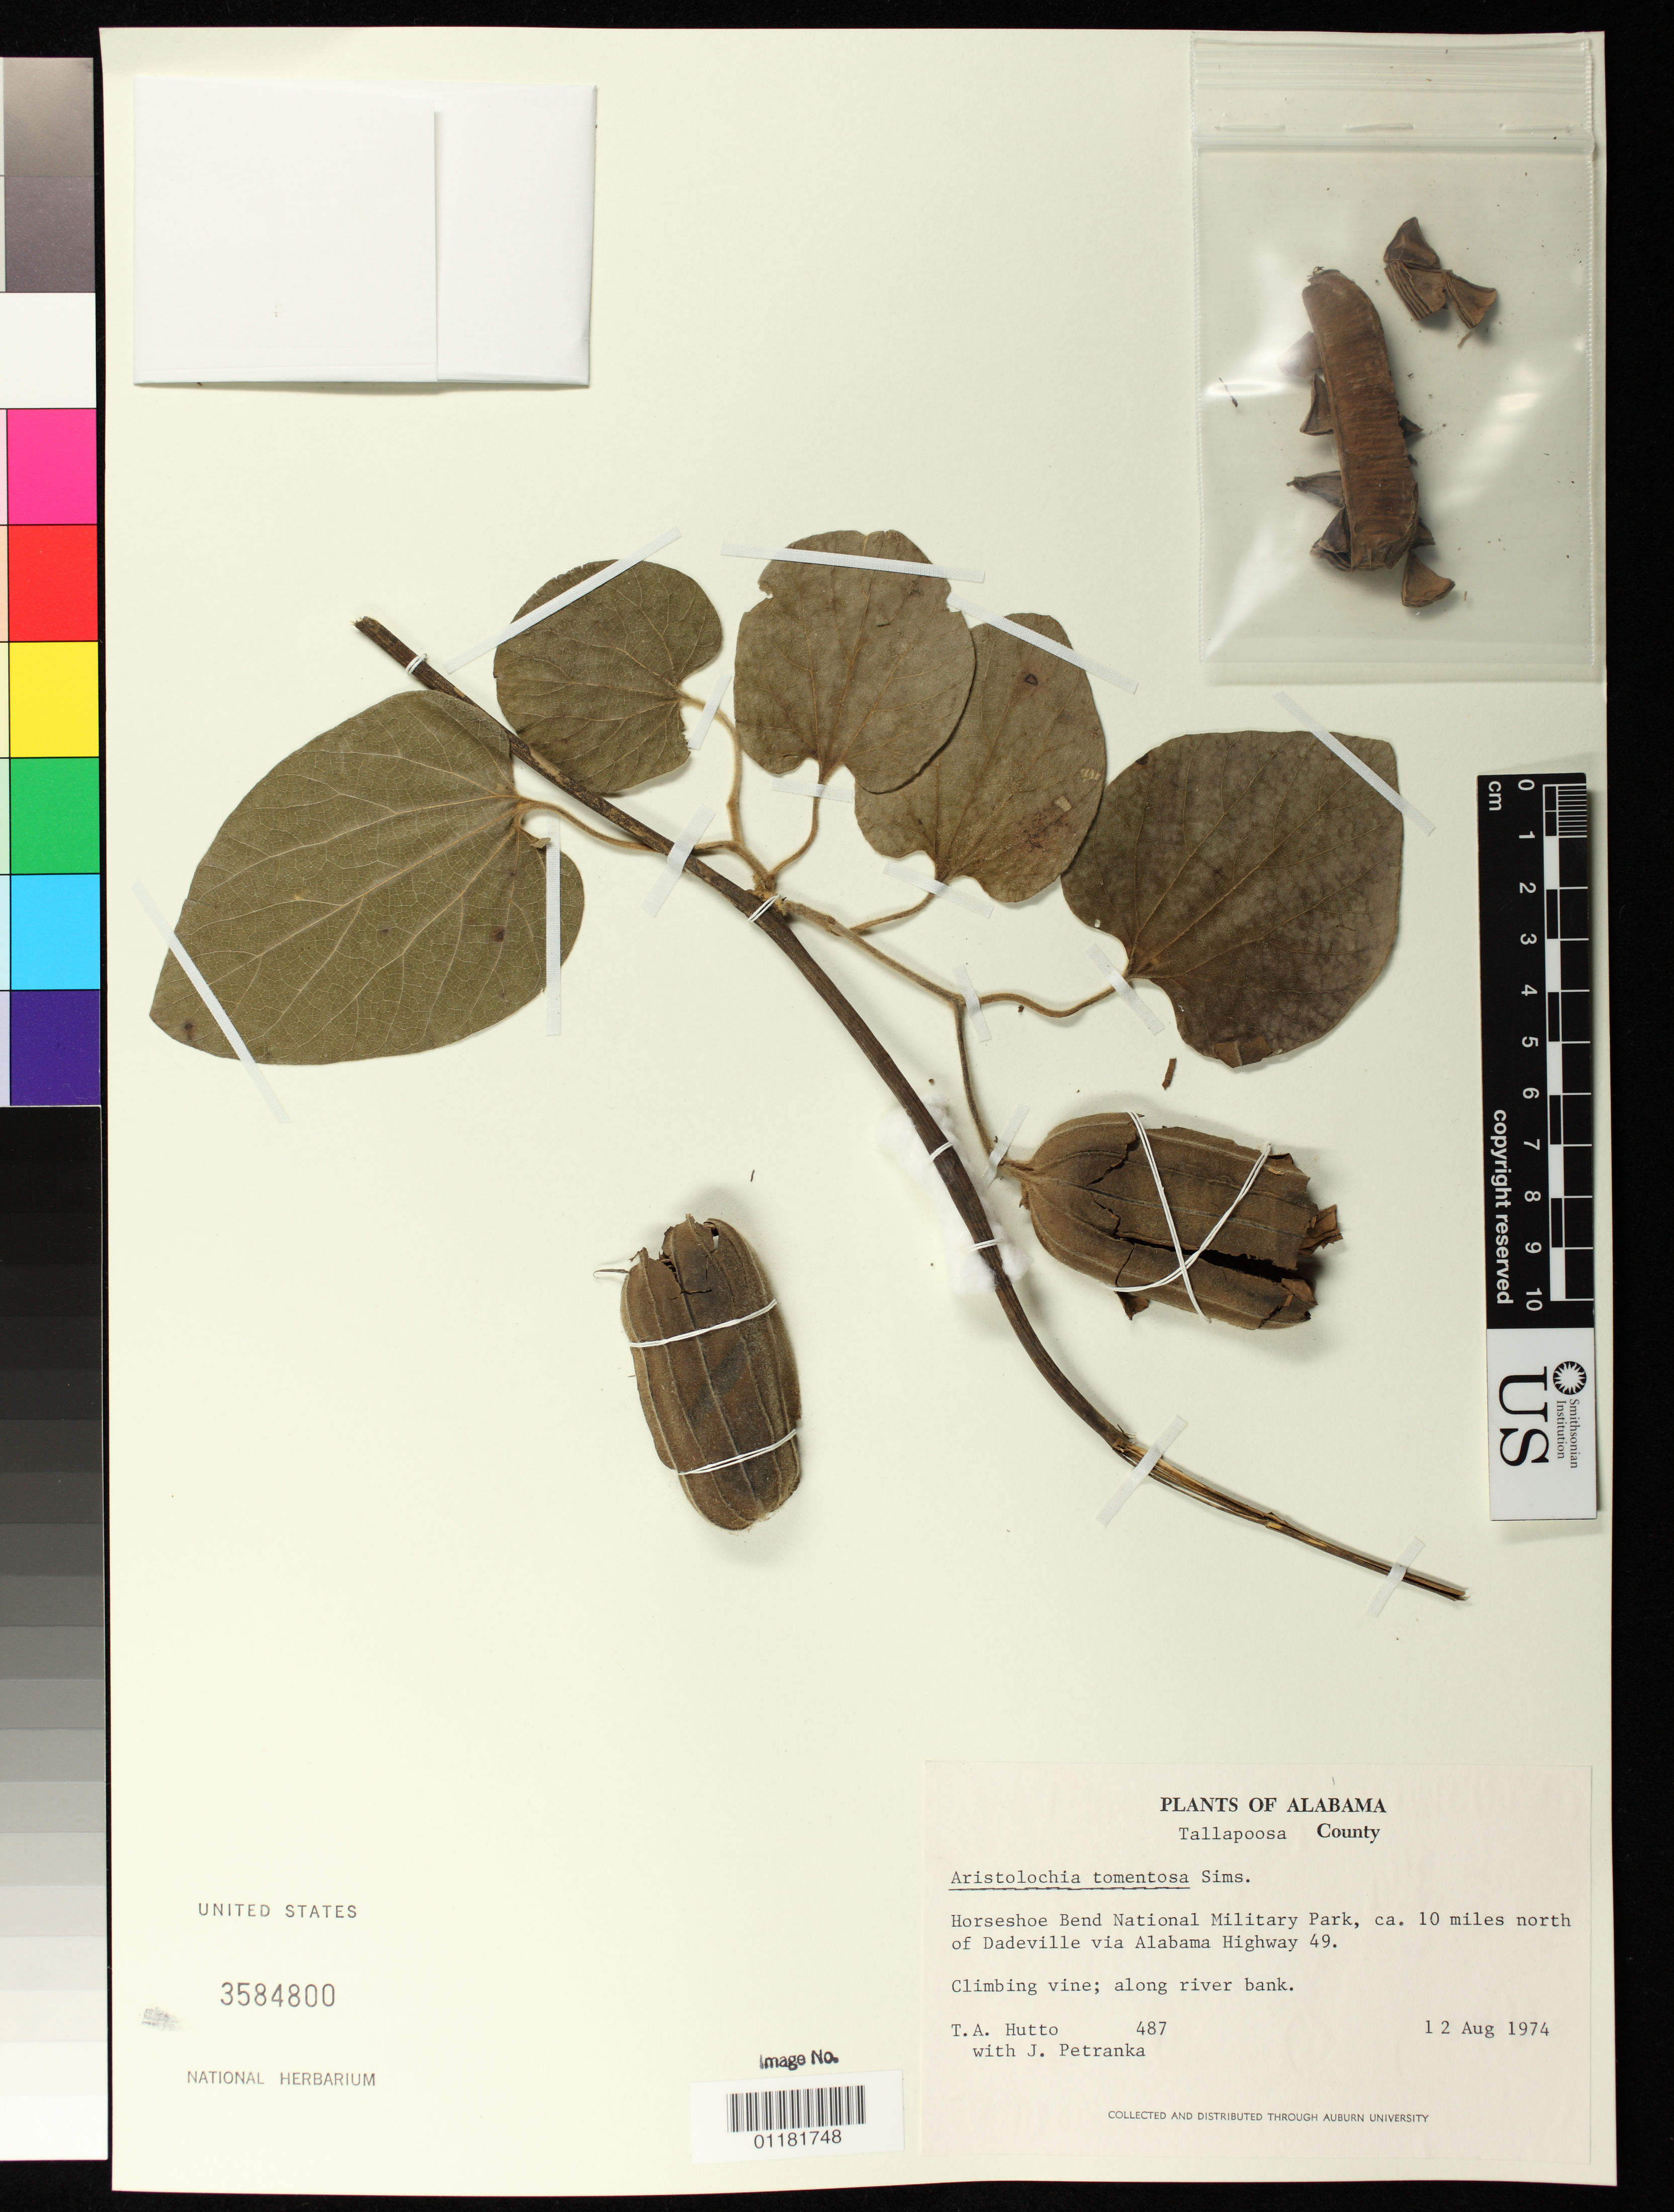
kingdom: Plantae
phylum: Tracheophyta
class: Magnoliopsida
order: Piperales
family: Aristolochiaceae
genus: Aristolochia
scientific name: Aristolochia tomentosa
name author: Sims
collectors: T. Hutto & J. Petranka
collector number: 487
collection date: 1974-08-12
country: United States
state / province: Alabama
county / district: Tallapoosa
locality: along river bank, Horseshoe Bend National Military Park, ca. 10 miles north of Dadeville via Alabama Highway 49. Tallapoosa County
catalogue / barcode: US 3584800